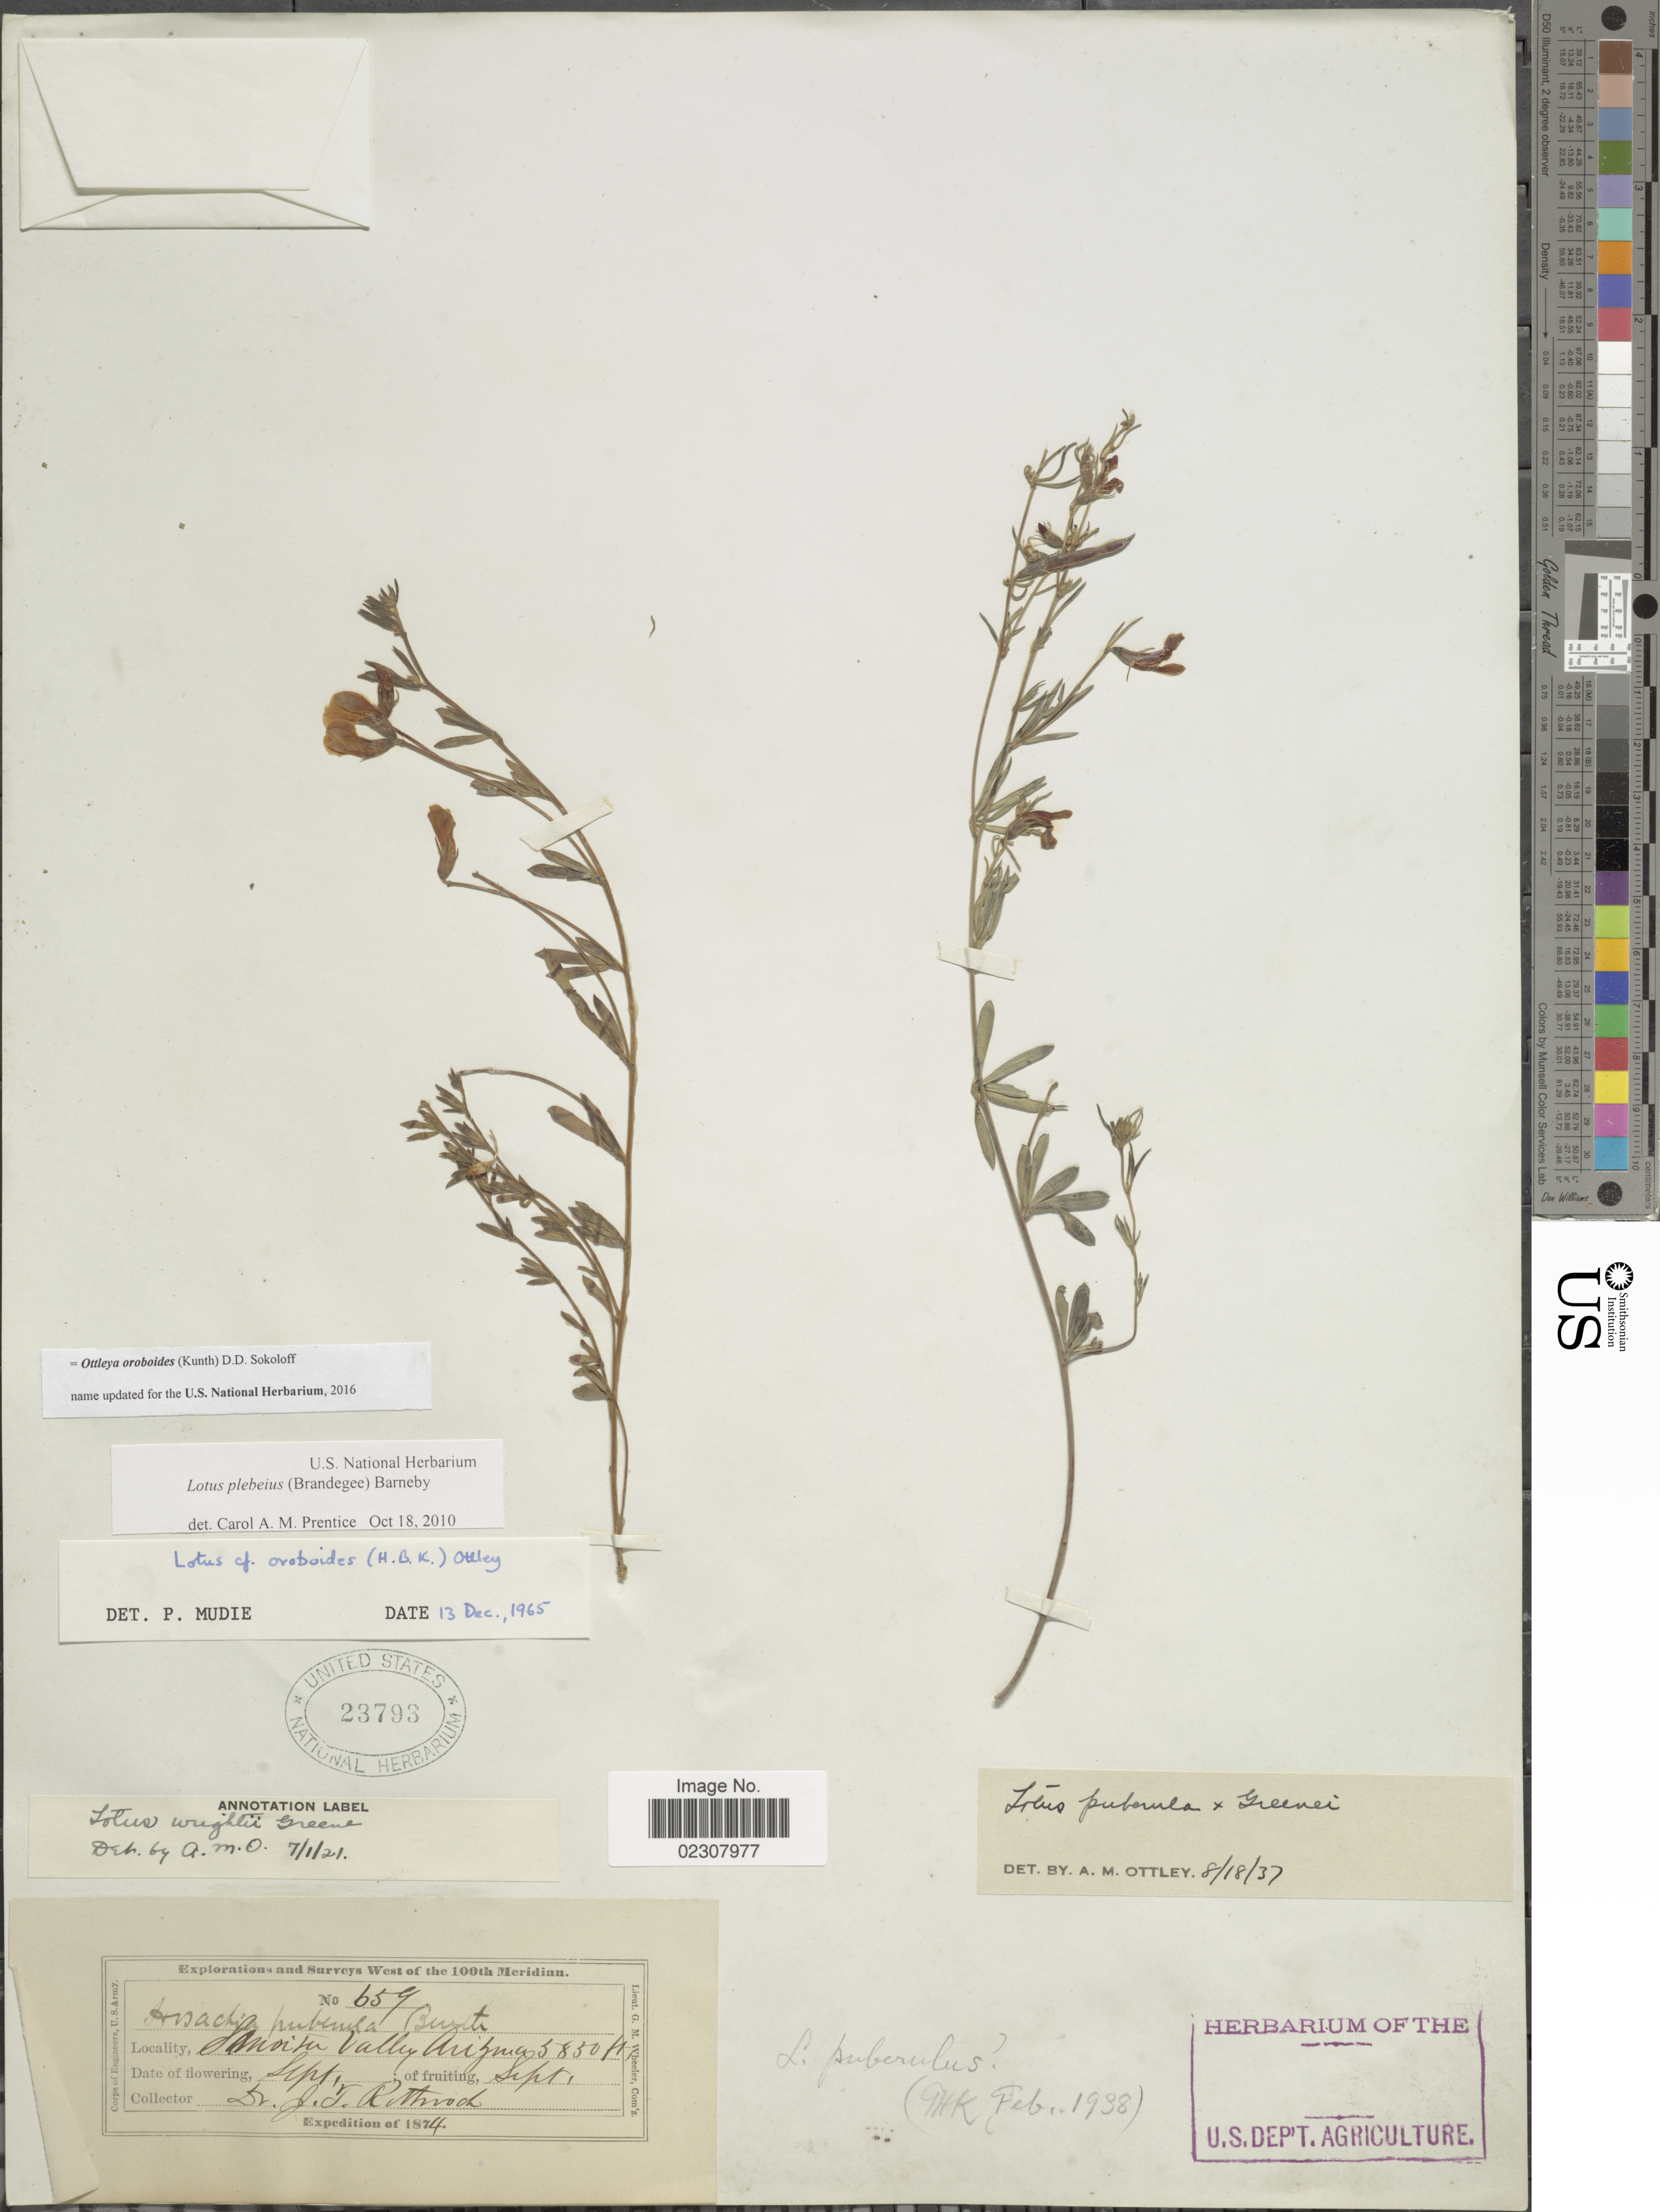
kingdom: Plantae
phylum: Tracheophyta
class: Magnoliopsida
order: Fabales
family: Fabaceae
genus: Ottleya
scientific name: Ottleya oroboides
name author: (Kunth) D.D. Sokoloff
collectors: J. T. Rothrock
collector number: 659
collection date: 1874-09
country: United States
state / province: Arizona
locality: Sonoita valley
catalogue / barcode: US 23793